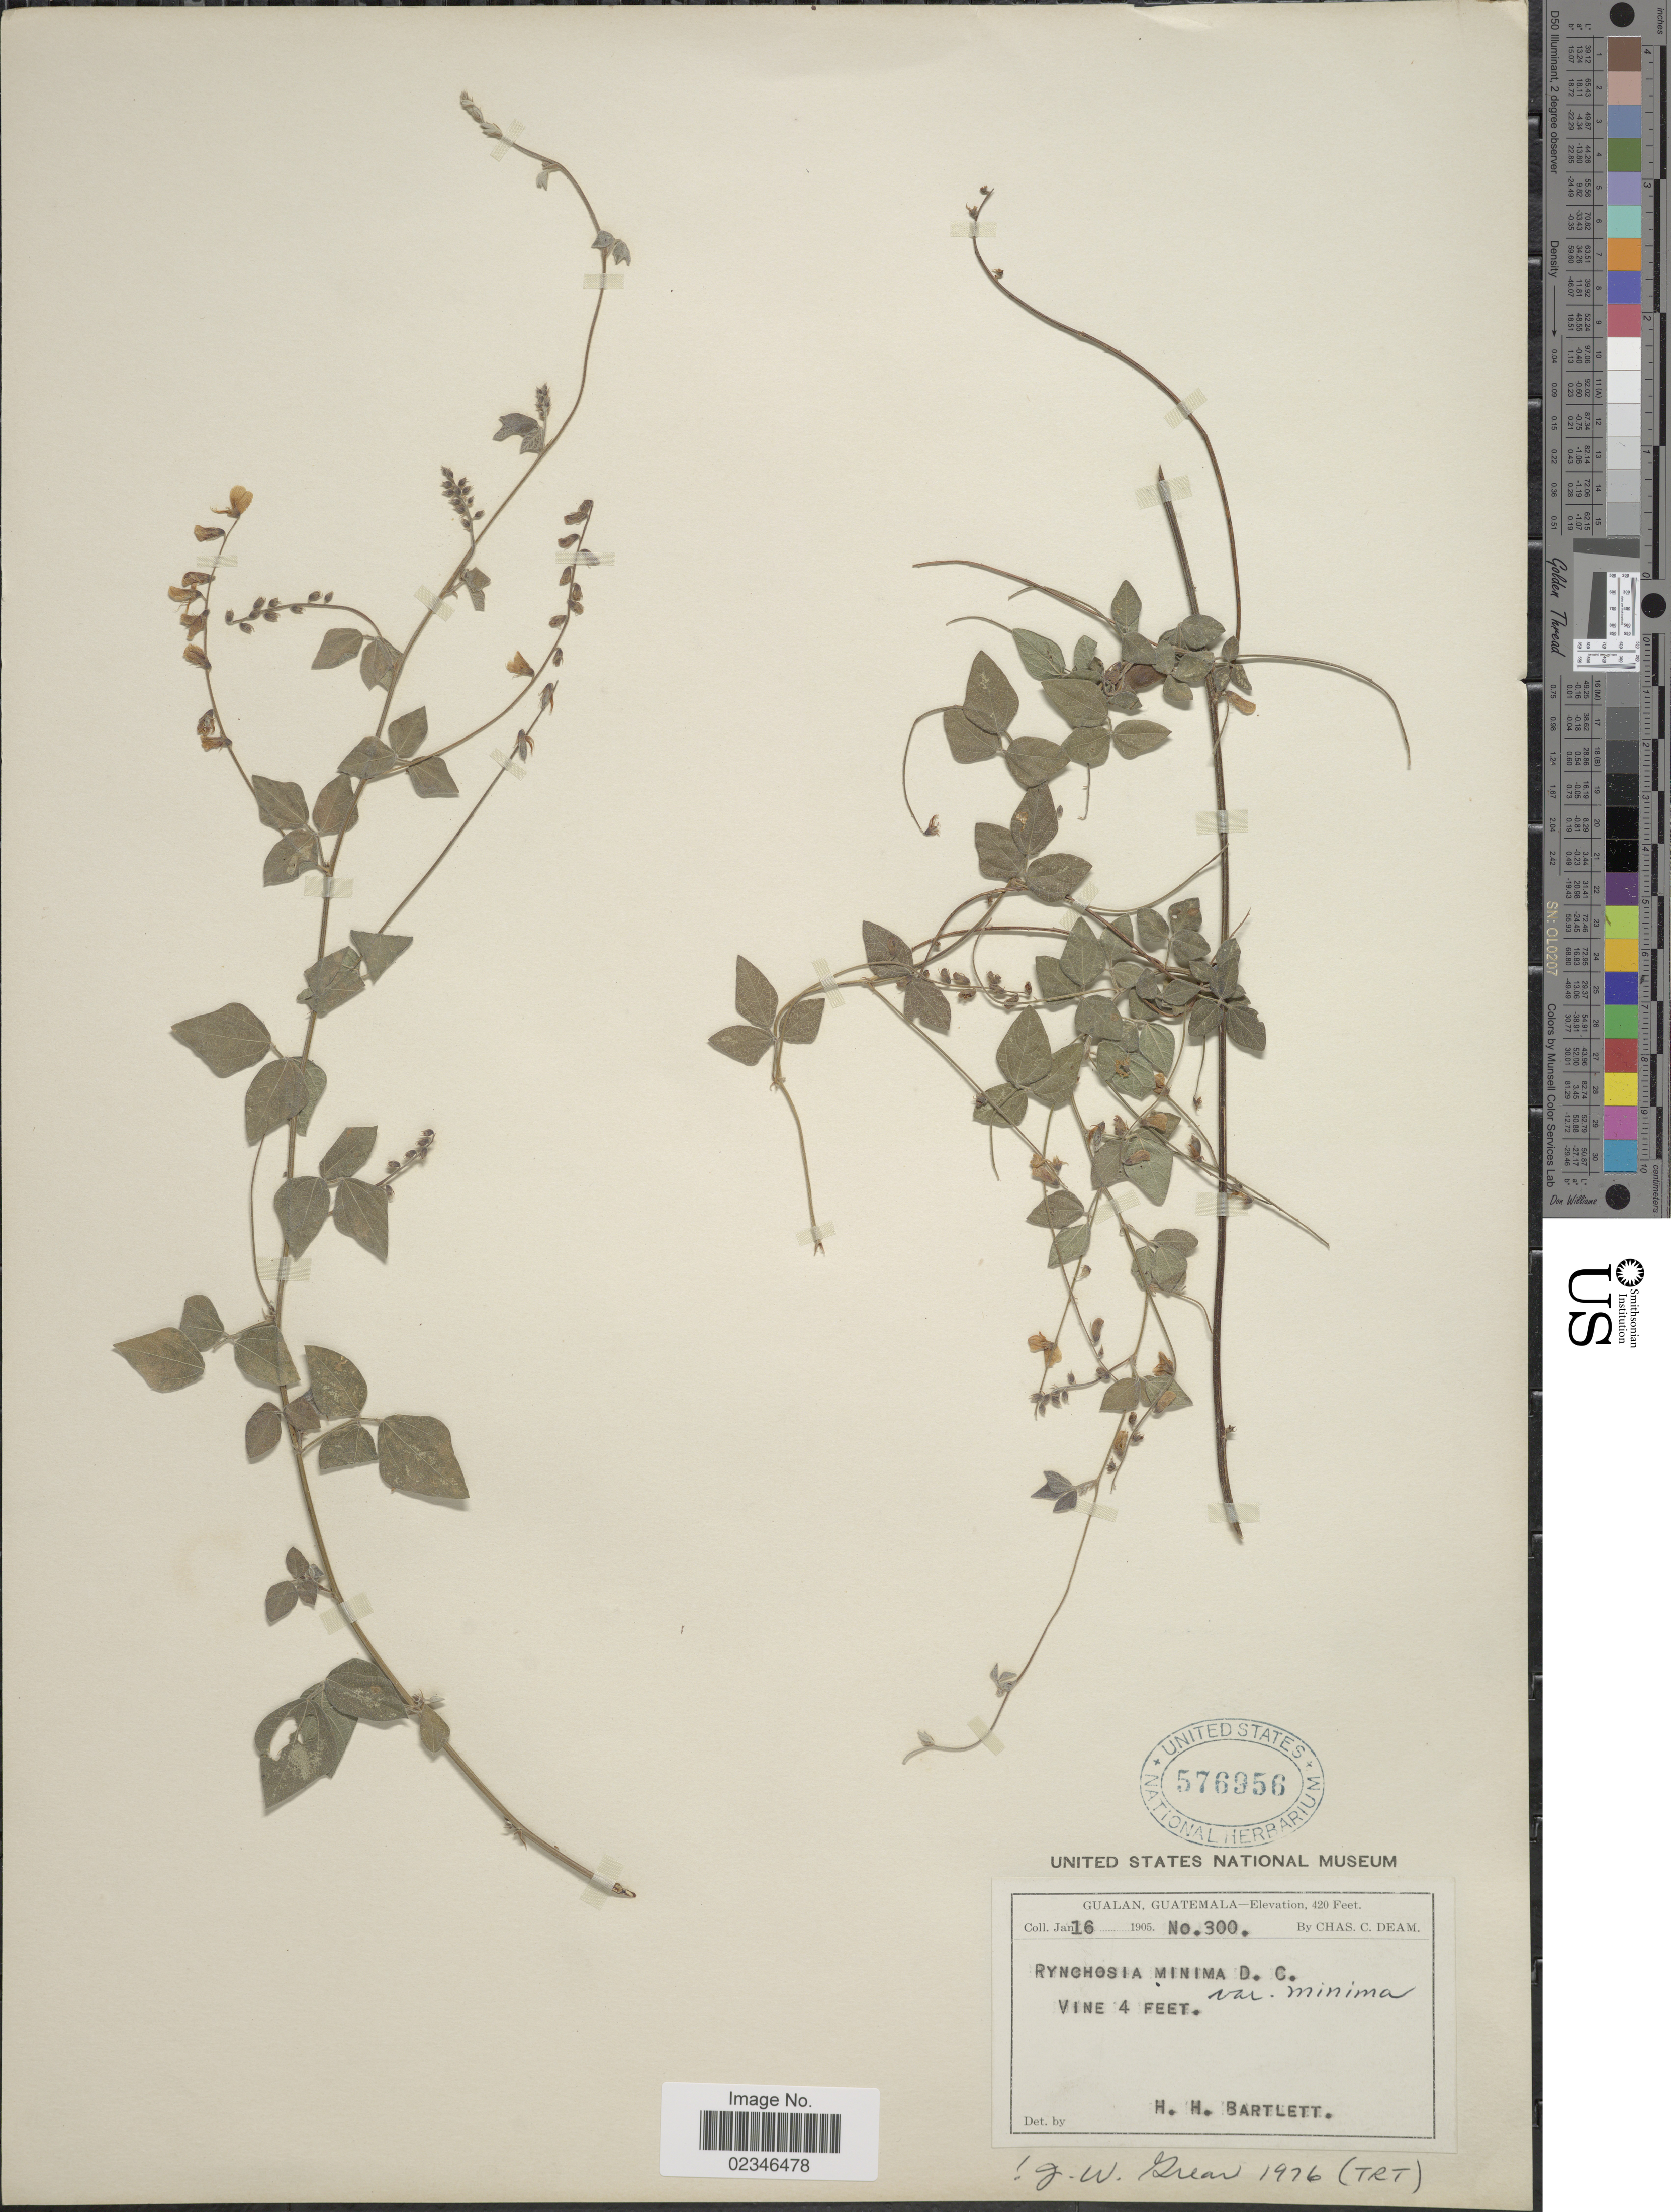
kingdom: Plantae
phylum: Tracheophyta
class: Magnoliopsida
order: Fabales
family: Fabaceae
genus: Rhynchosia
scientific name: Rhynchosia minima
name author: (L.) DC.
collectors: C. C. Deam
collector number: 300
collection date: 1905-01-16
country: Guatemala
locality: Gualan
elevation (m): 128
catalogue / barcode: US 576956